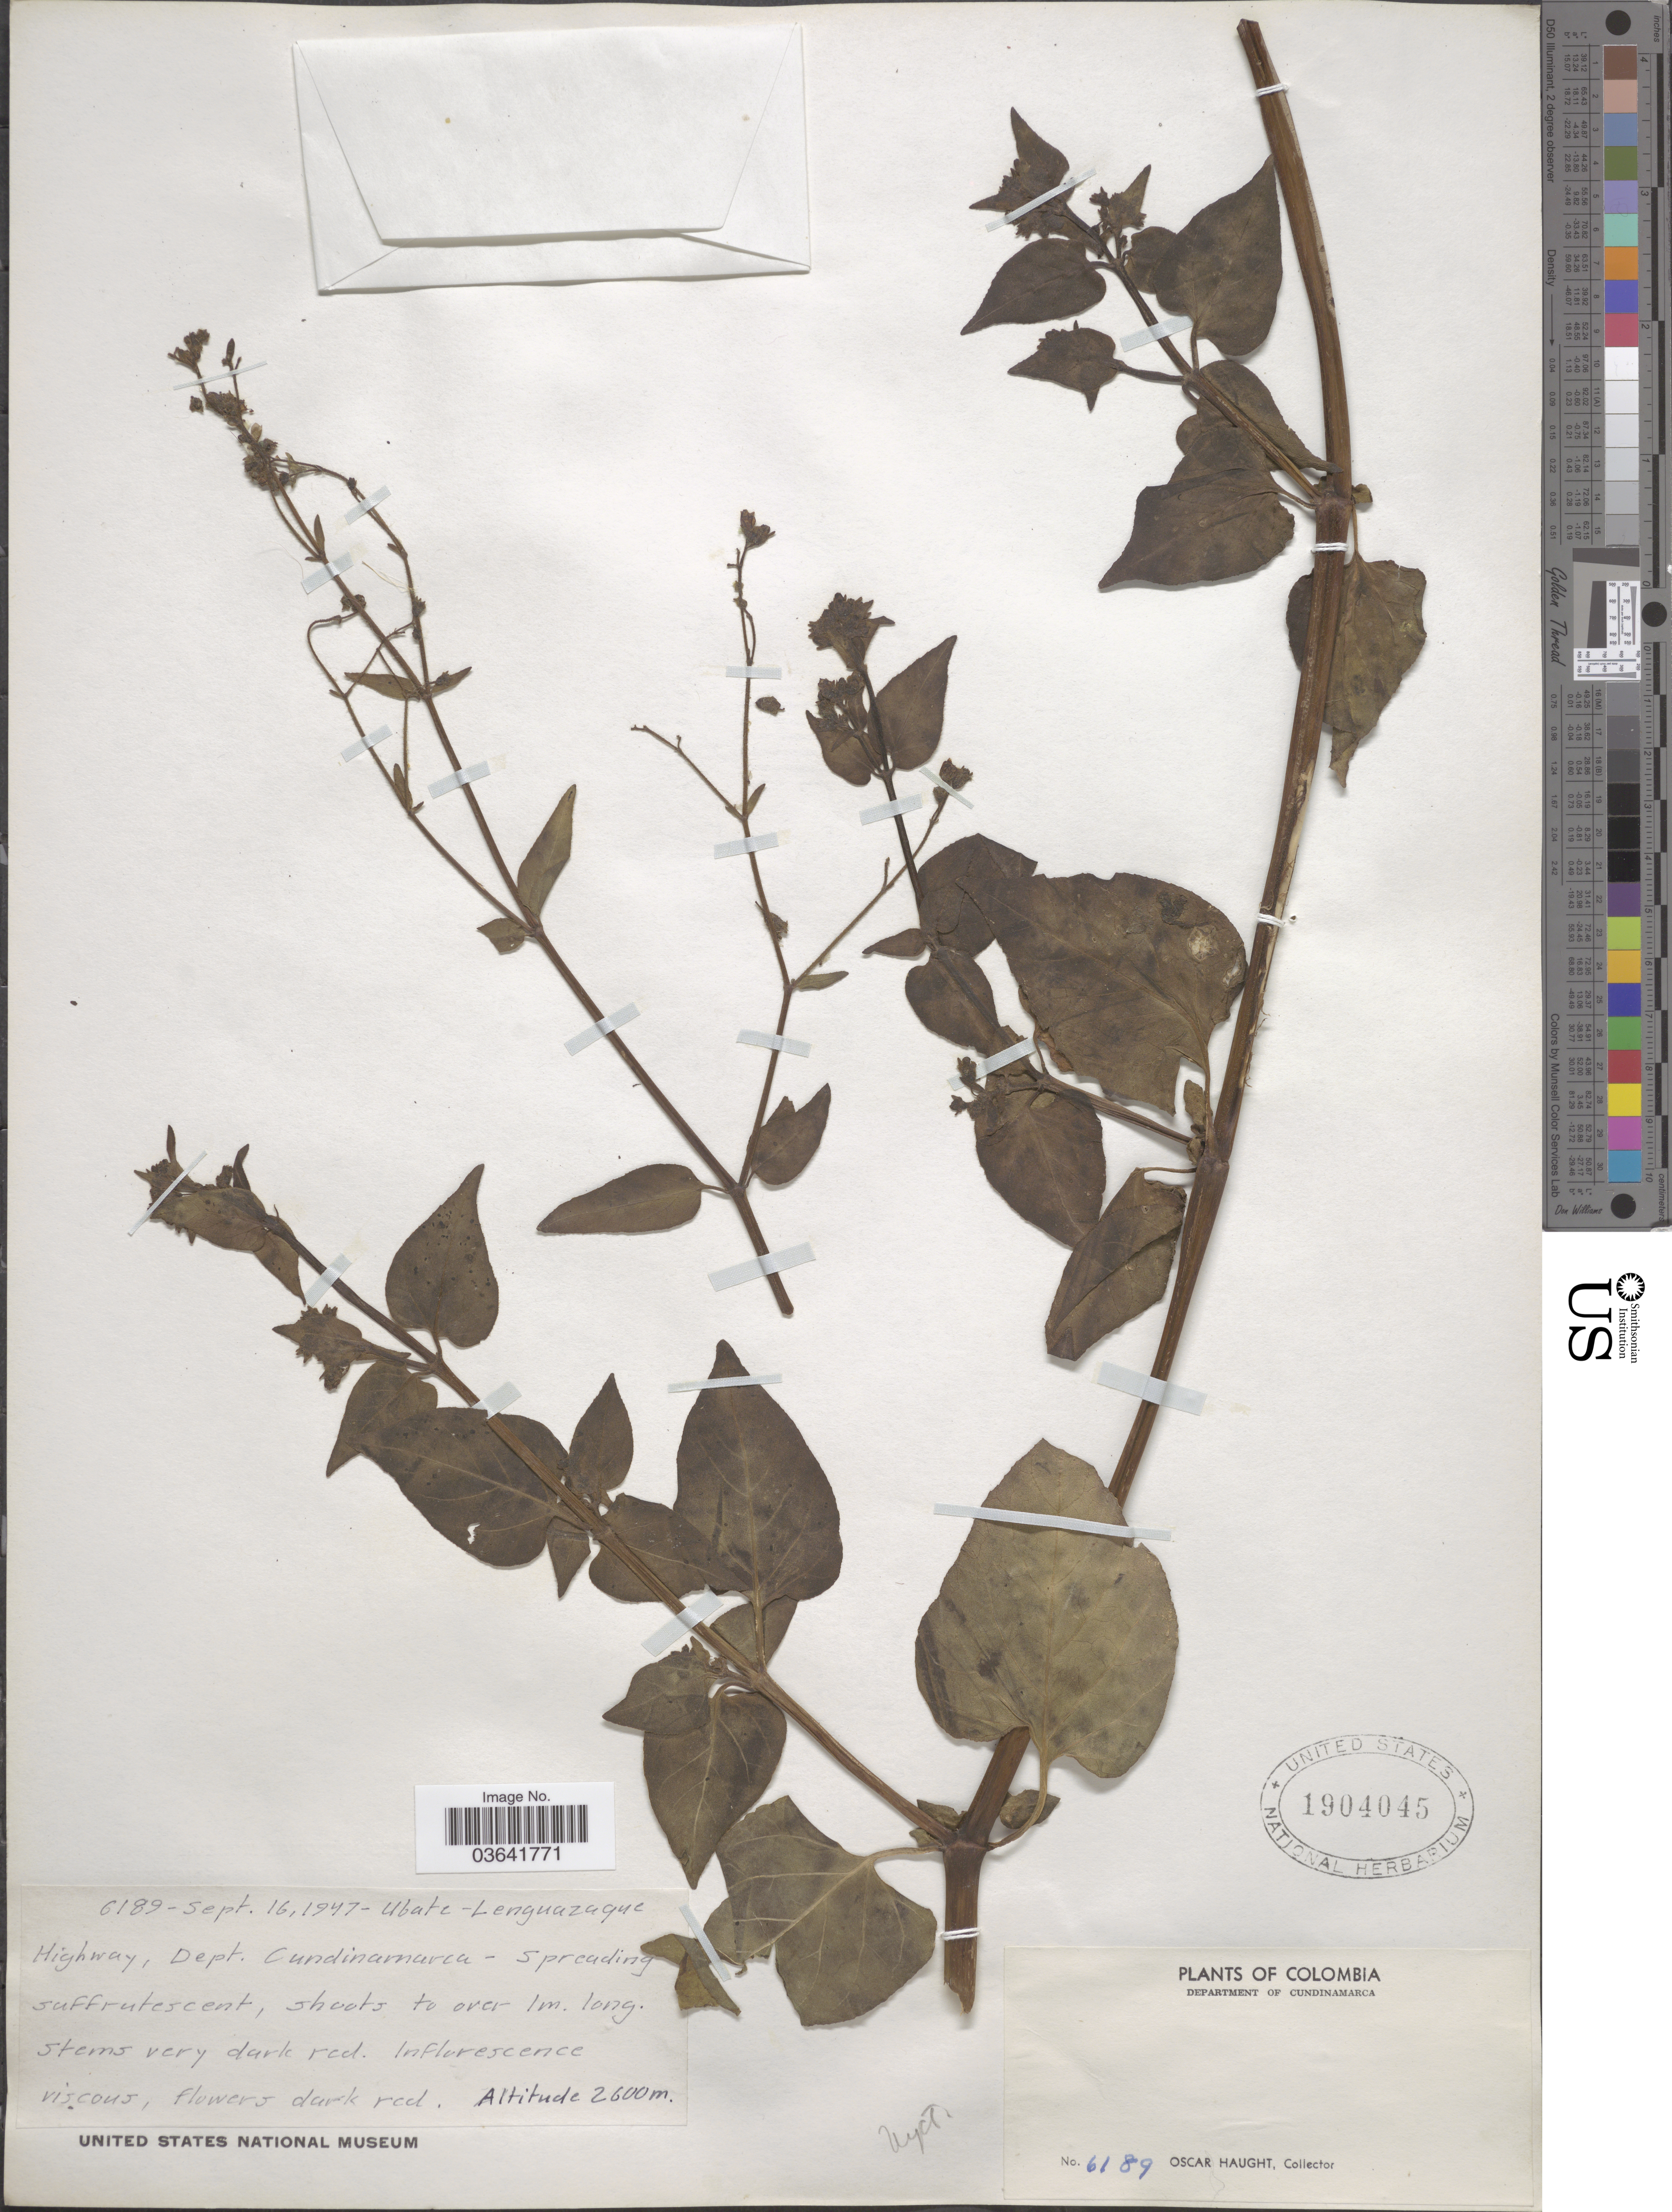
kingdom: Plantae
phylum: Tracheophyta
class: Magnoliopsida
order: Caryophyllales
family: Nyctaginaceae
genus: Mirabilis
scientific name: Mirabilis sp.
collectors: O. Haught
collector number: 6189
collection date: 1947-09-16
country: Colombia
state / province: Cundinamarca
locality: Lenguazaque Highway, Dept. Cundinamarca.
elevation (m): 2600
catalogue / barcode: US 1904045